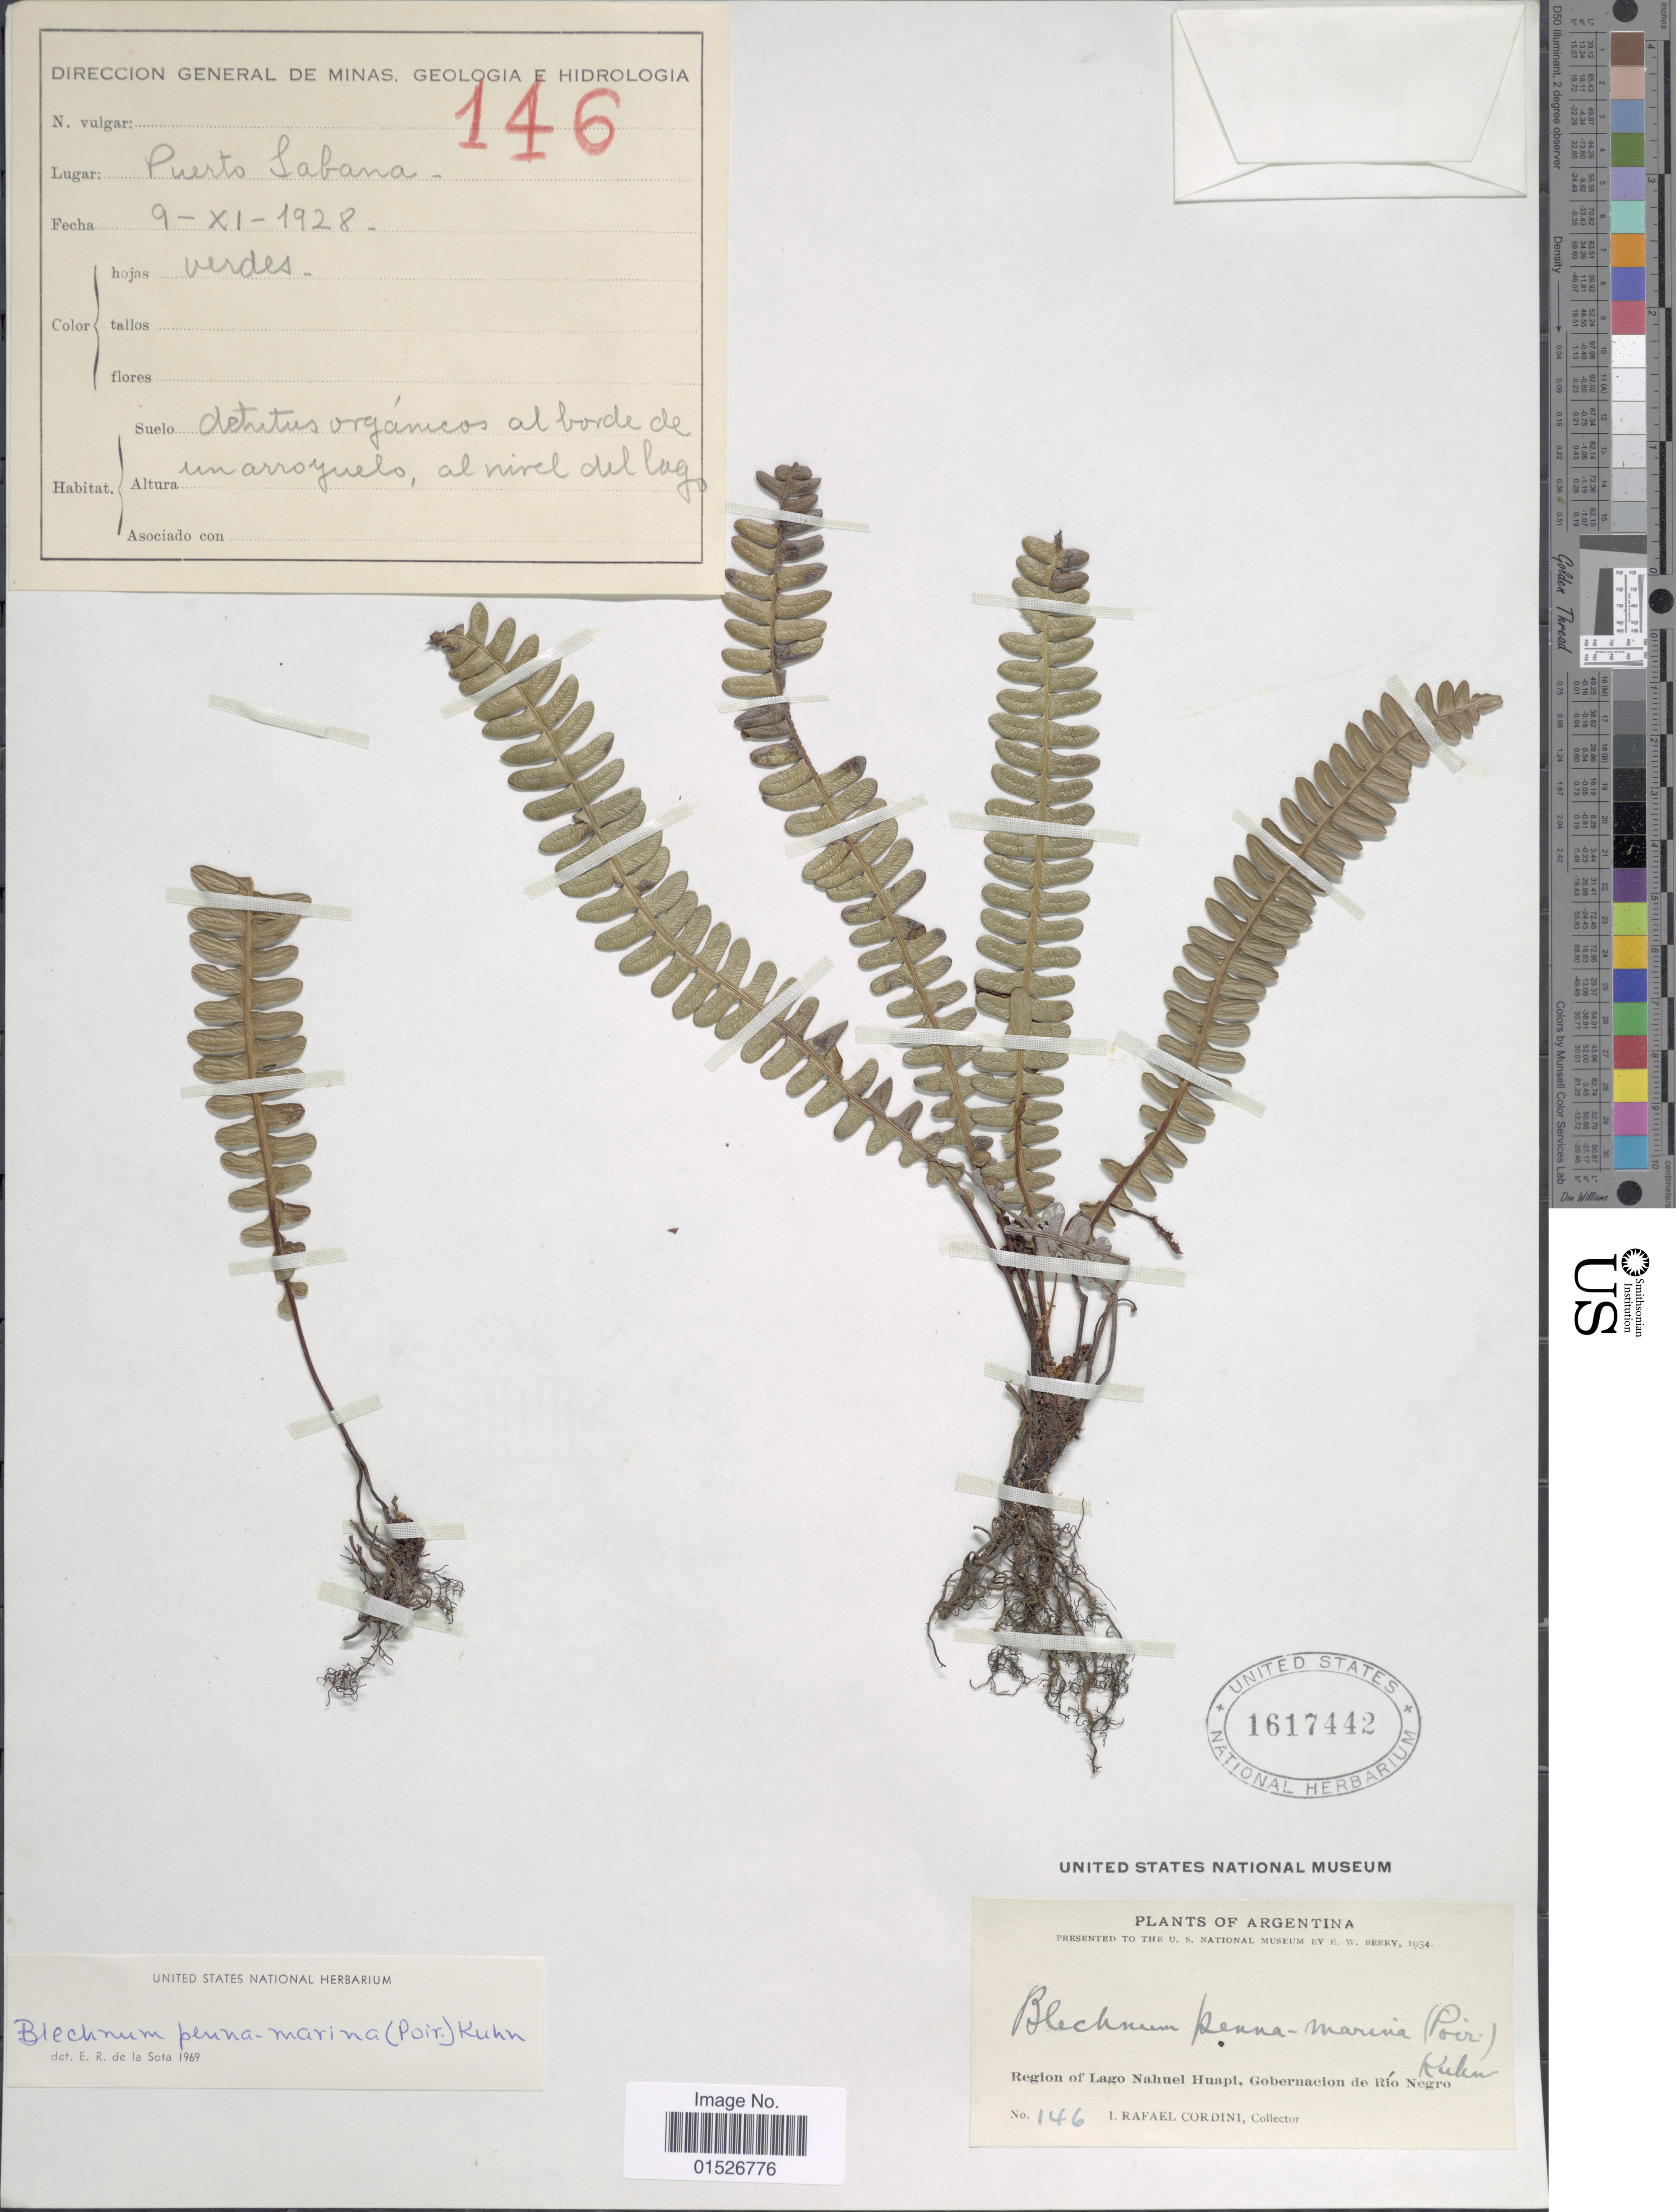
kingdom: Plantae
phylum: Tracheophyta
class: Polypodiopsida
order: Polypodiales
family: Blechnaceae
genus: Blechnum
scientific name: Blechnum penna-marina subsp. penna-marina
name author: (Poir.) Kuhn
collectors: I. Cordini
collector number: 146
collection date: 1928-11-09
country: Argentina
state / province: Rio Negro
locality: Region of lago Nahuel Huapi, Gobernacion de Rio Negro.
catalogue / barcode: US 1617442